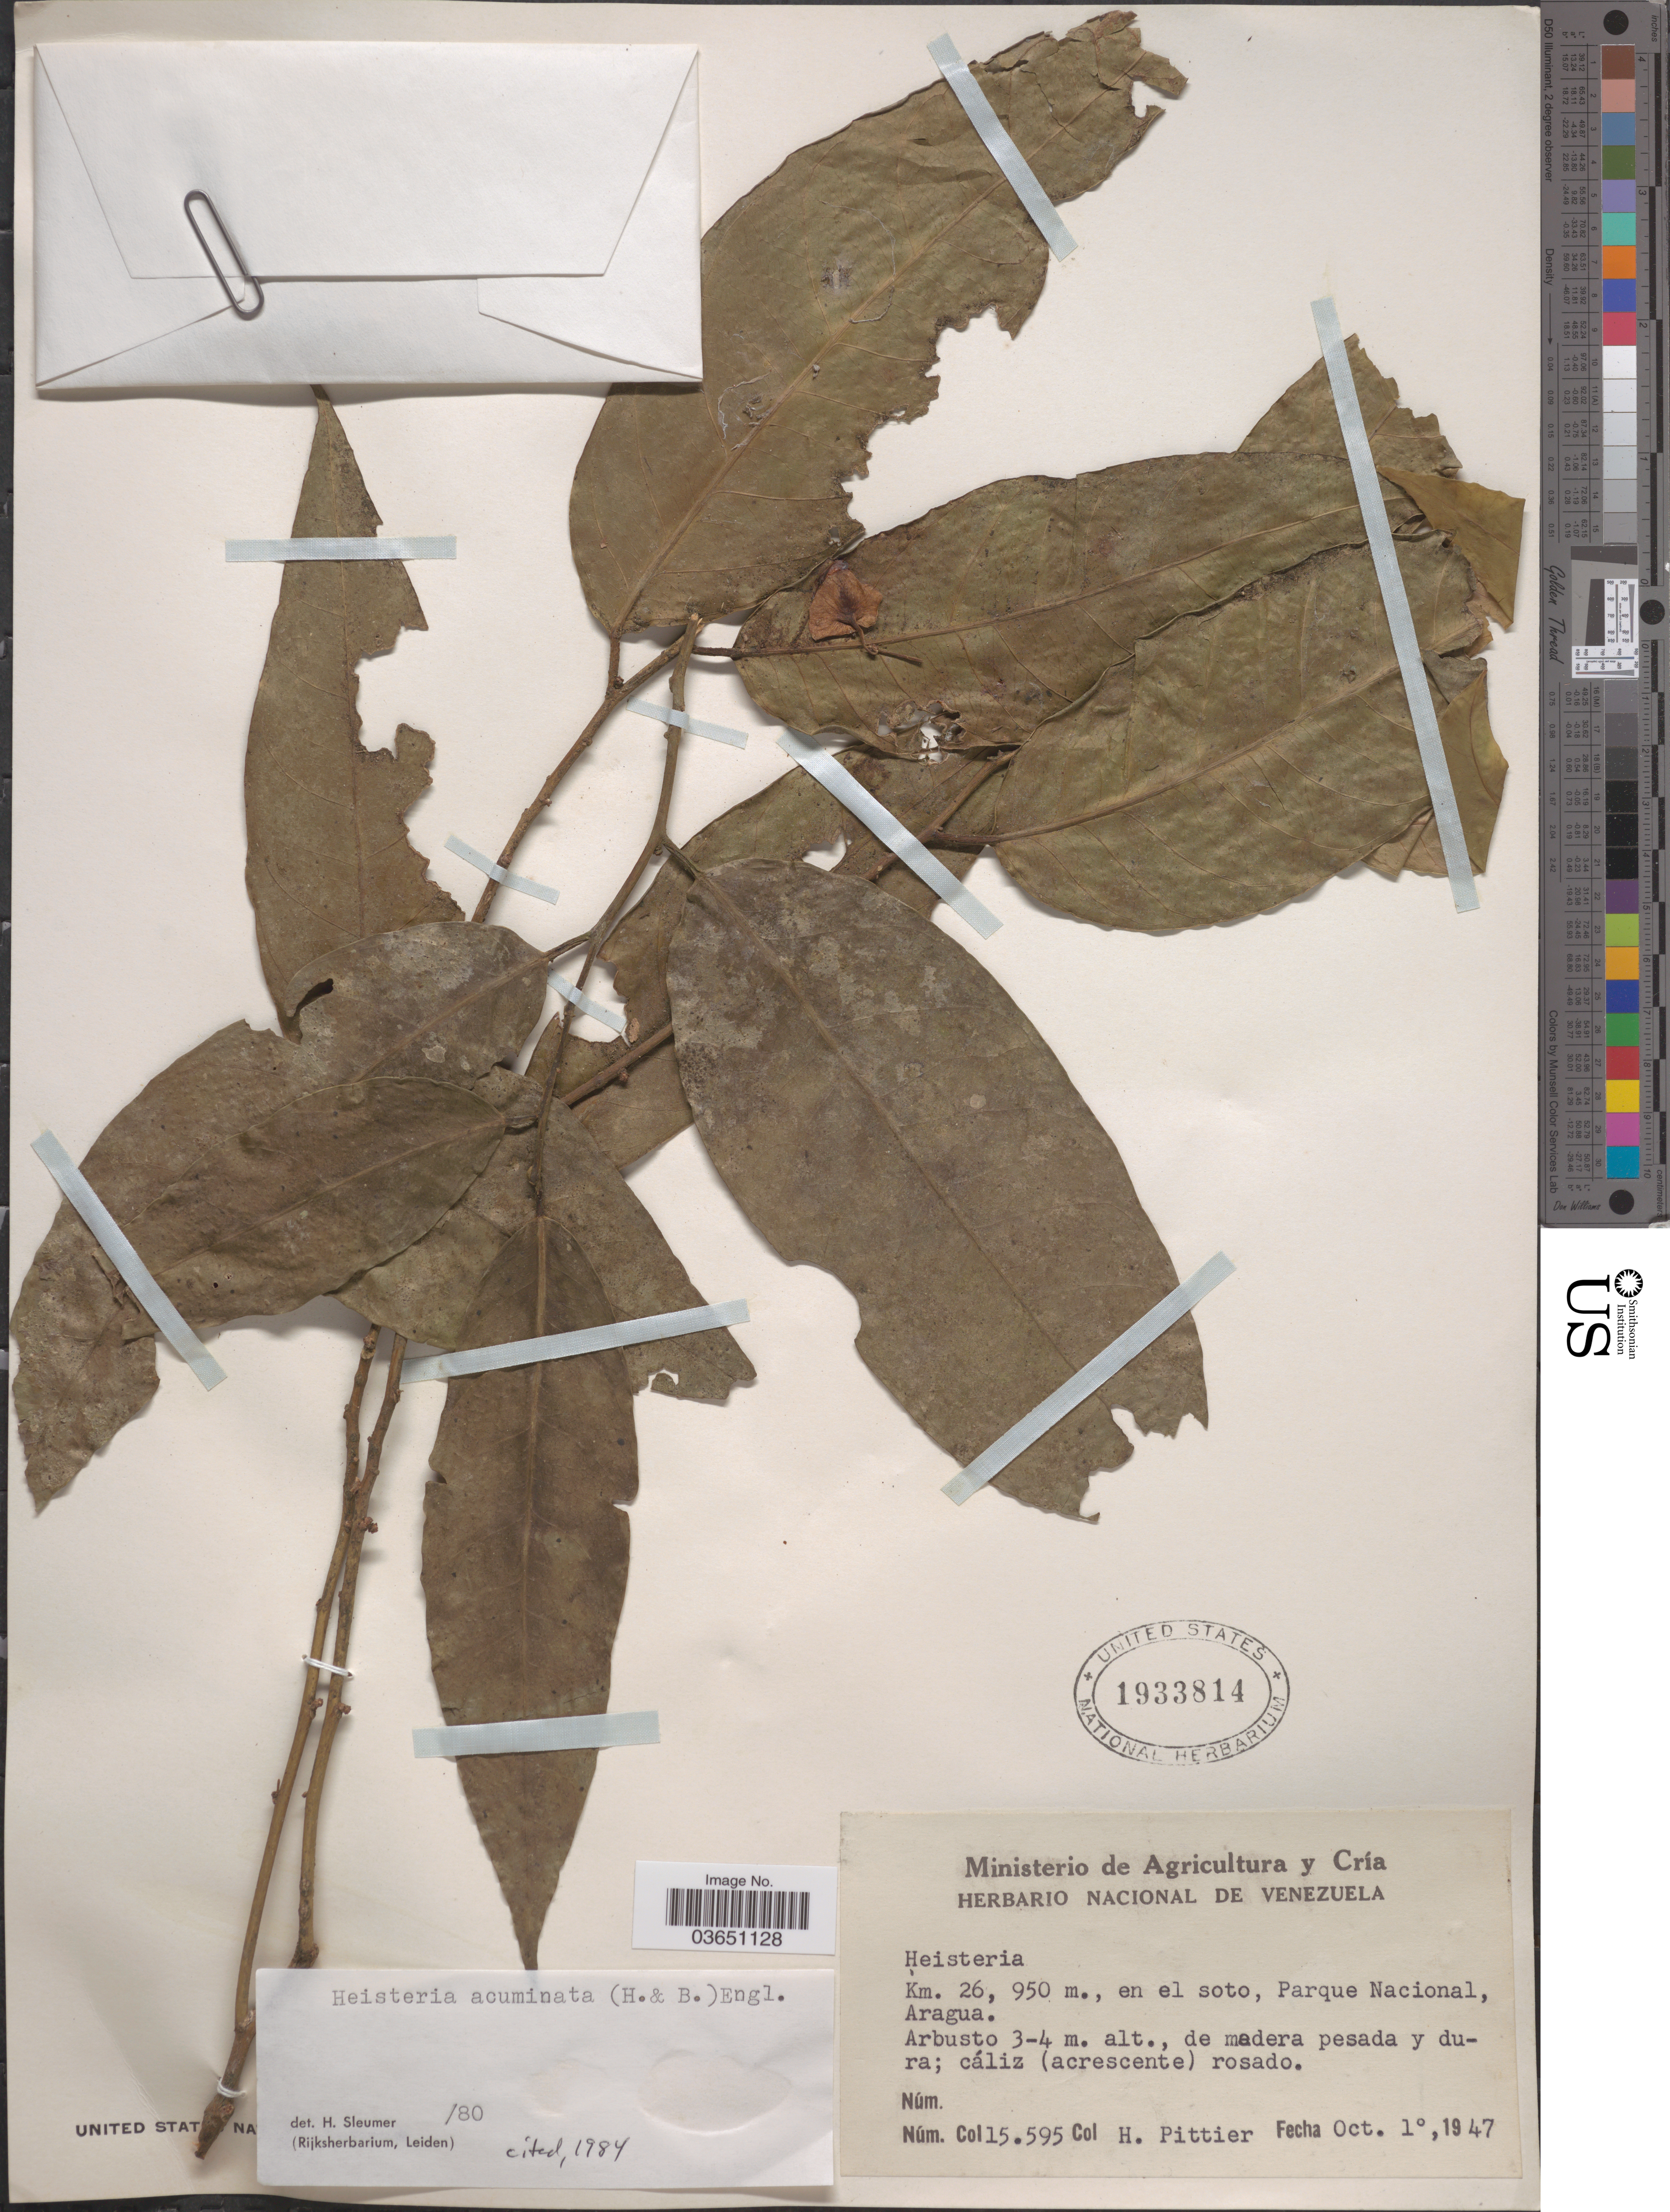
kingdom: Plantae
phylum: Tracheophyta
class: Magnoliopsida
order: Santalales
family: Erythropalaceae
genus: Heisteria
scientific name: Heisteria acuminata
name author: (Humb. & Bonpl.) Engl.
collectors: H. F. Pittier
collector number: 15595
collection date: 1947-10-01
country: Venezuela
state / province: Aragua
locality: Km. 26, en el soto, Parque Nacional.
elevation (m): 950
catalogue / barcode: US 1933814